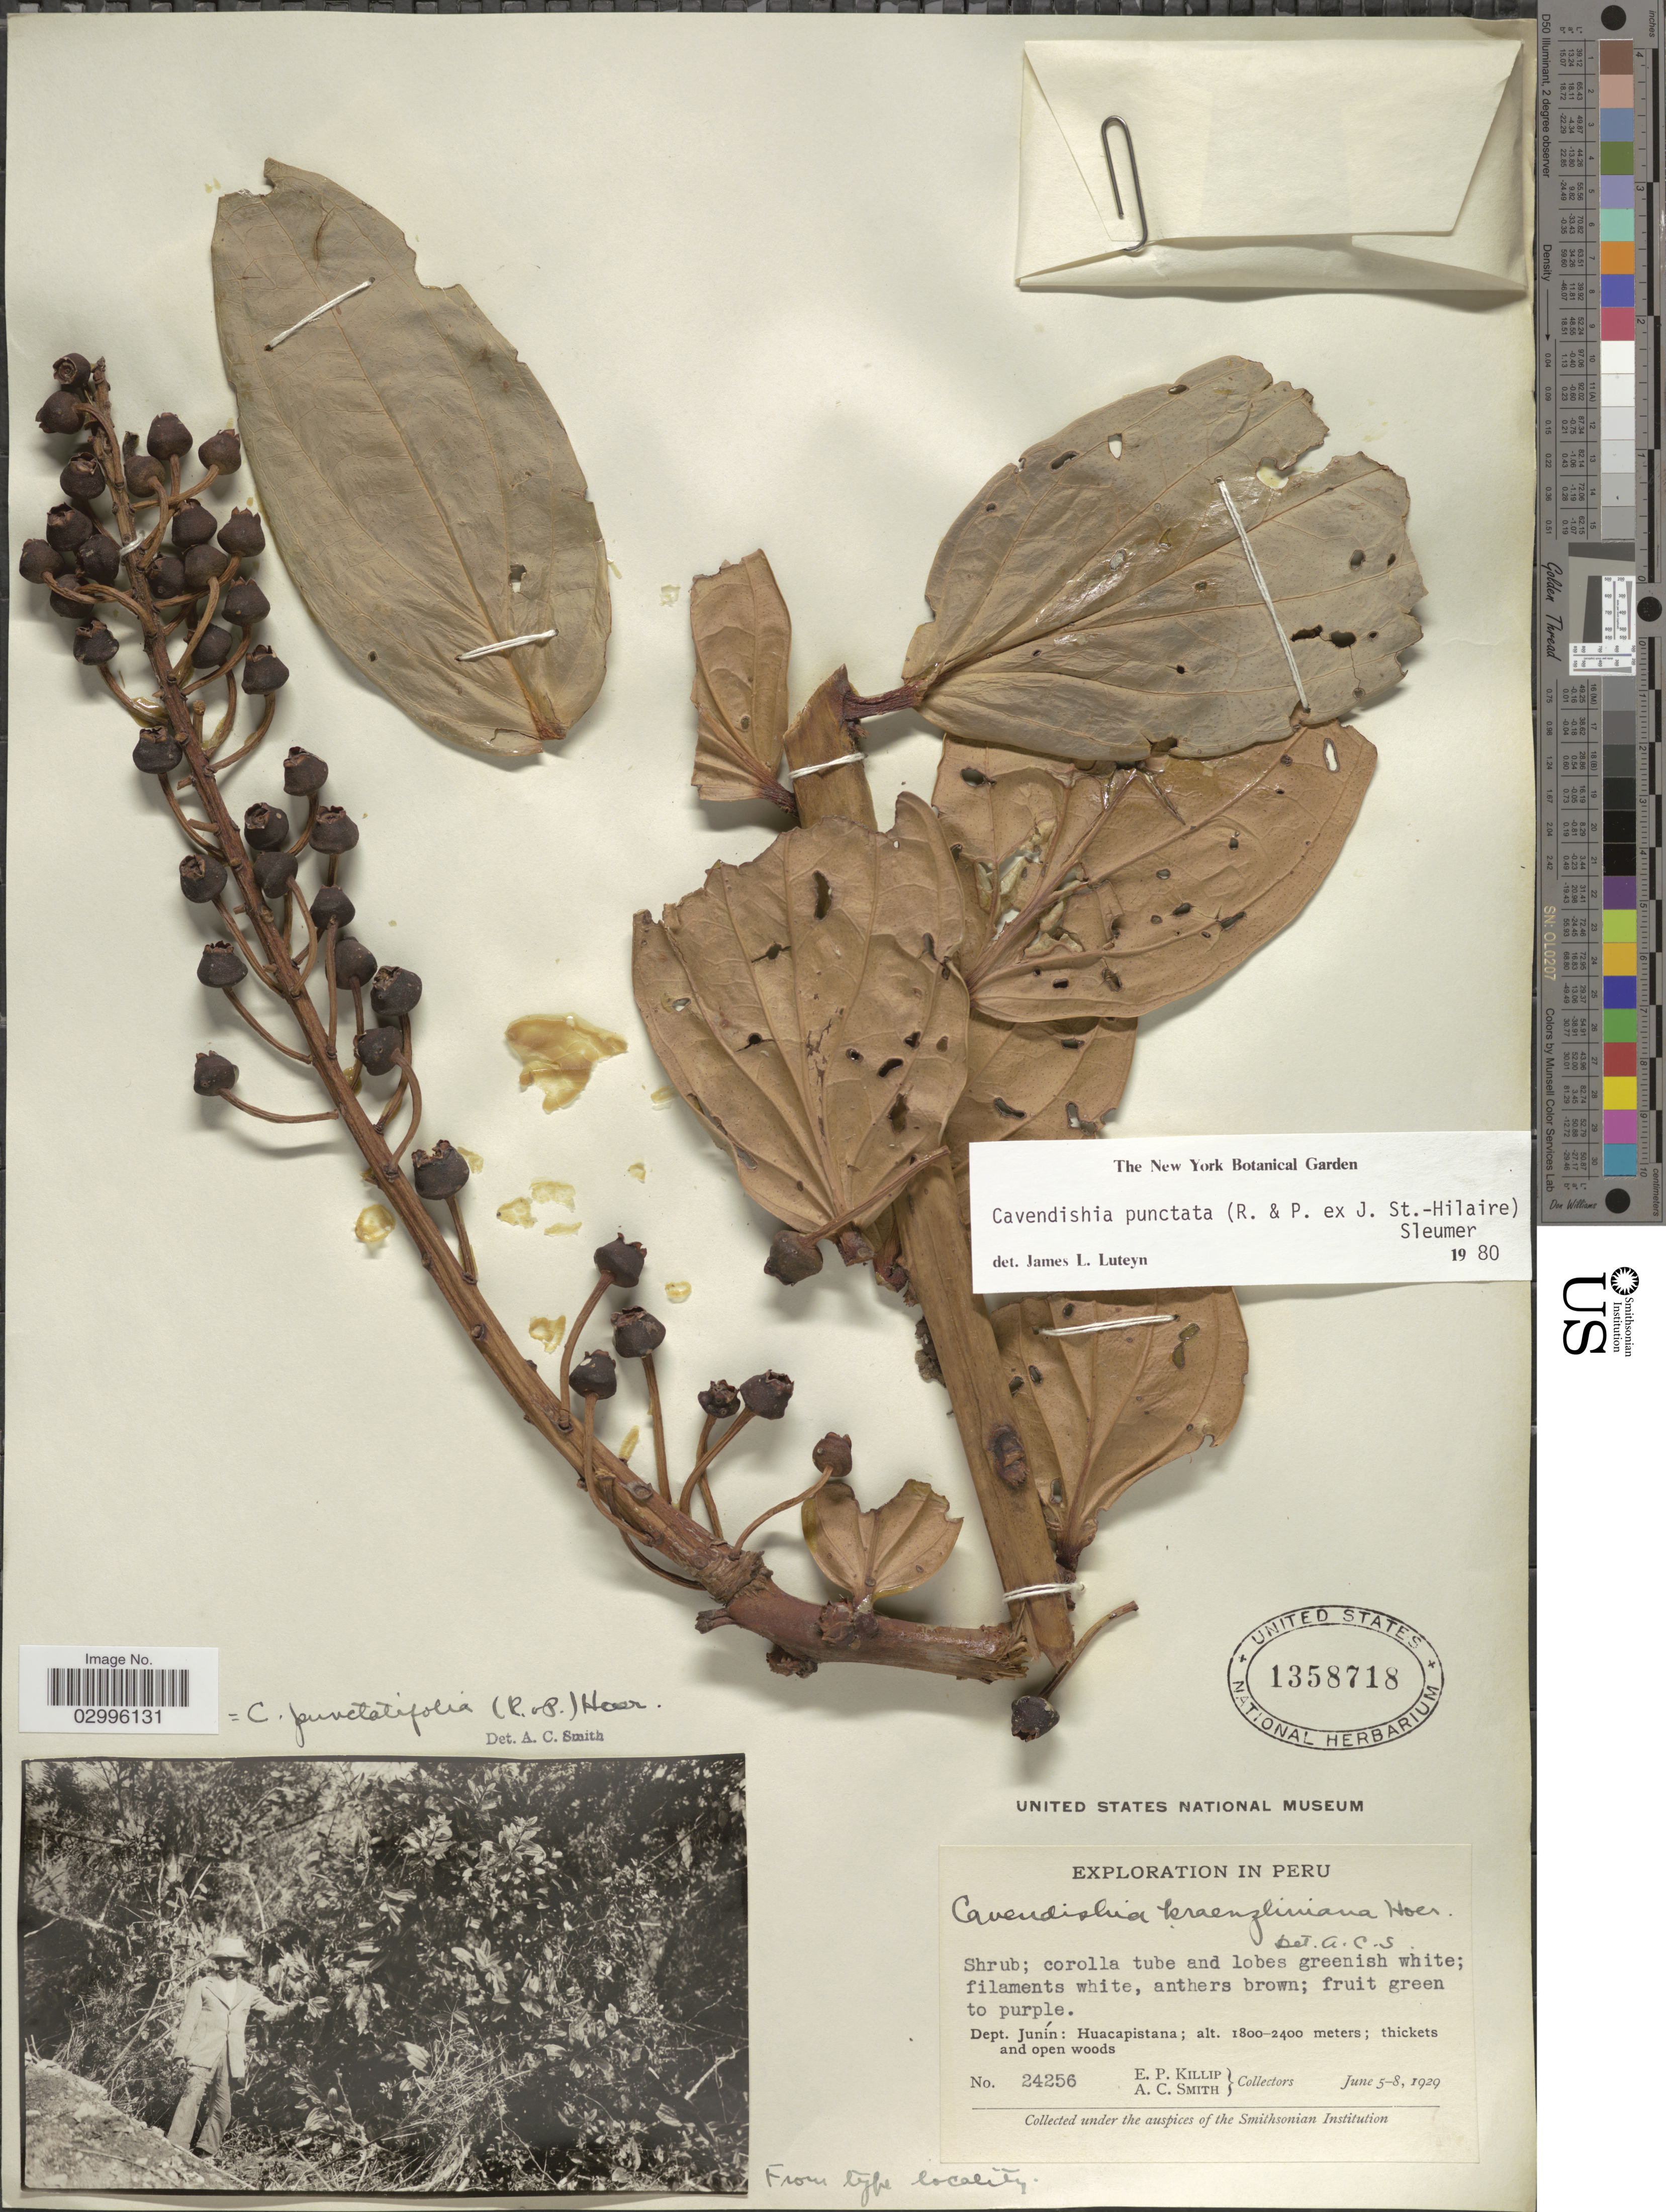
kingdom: Plantae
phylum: Tracheophyta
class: Magnoliopsida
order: Ericales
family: Ericaceae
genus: Cavendishia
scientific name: Cavendishia pubescens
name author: (Kunth) Hemsl.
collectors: E. P. Killip & A. C. Smith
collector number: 24256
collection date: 1929-06-05/1929-06-08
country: Peru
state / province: Junín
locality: Dept. Junín: Huacapistana.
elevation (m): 1800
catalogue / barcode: US 1358718